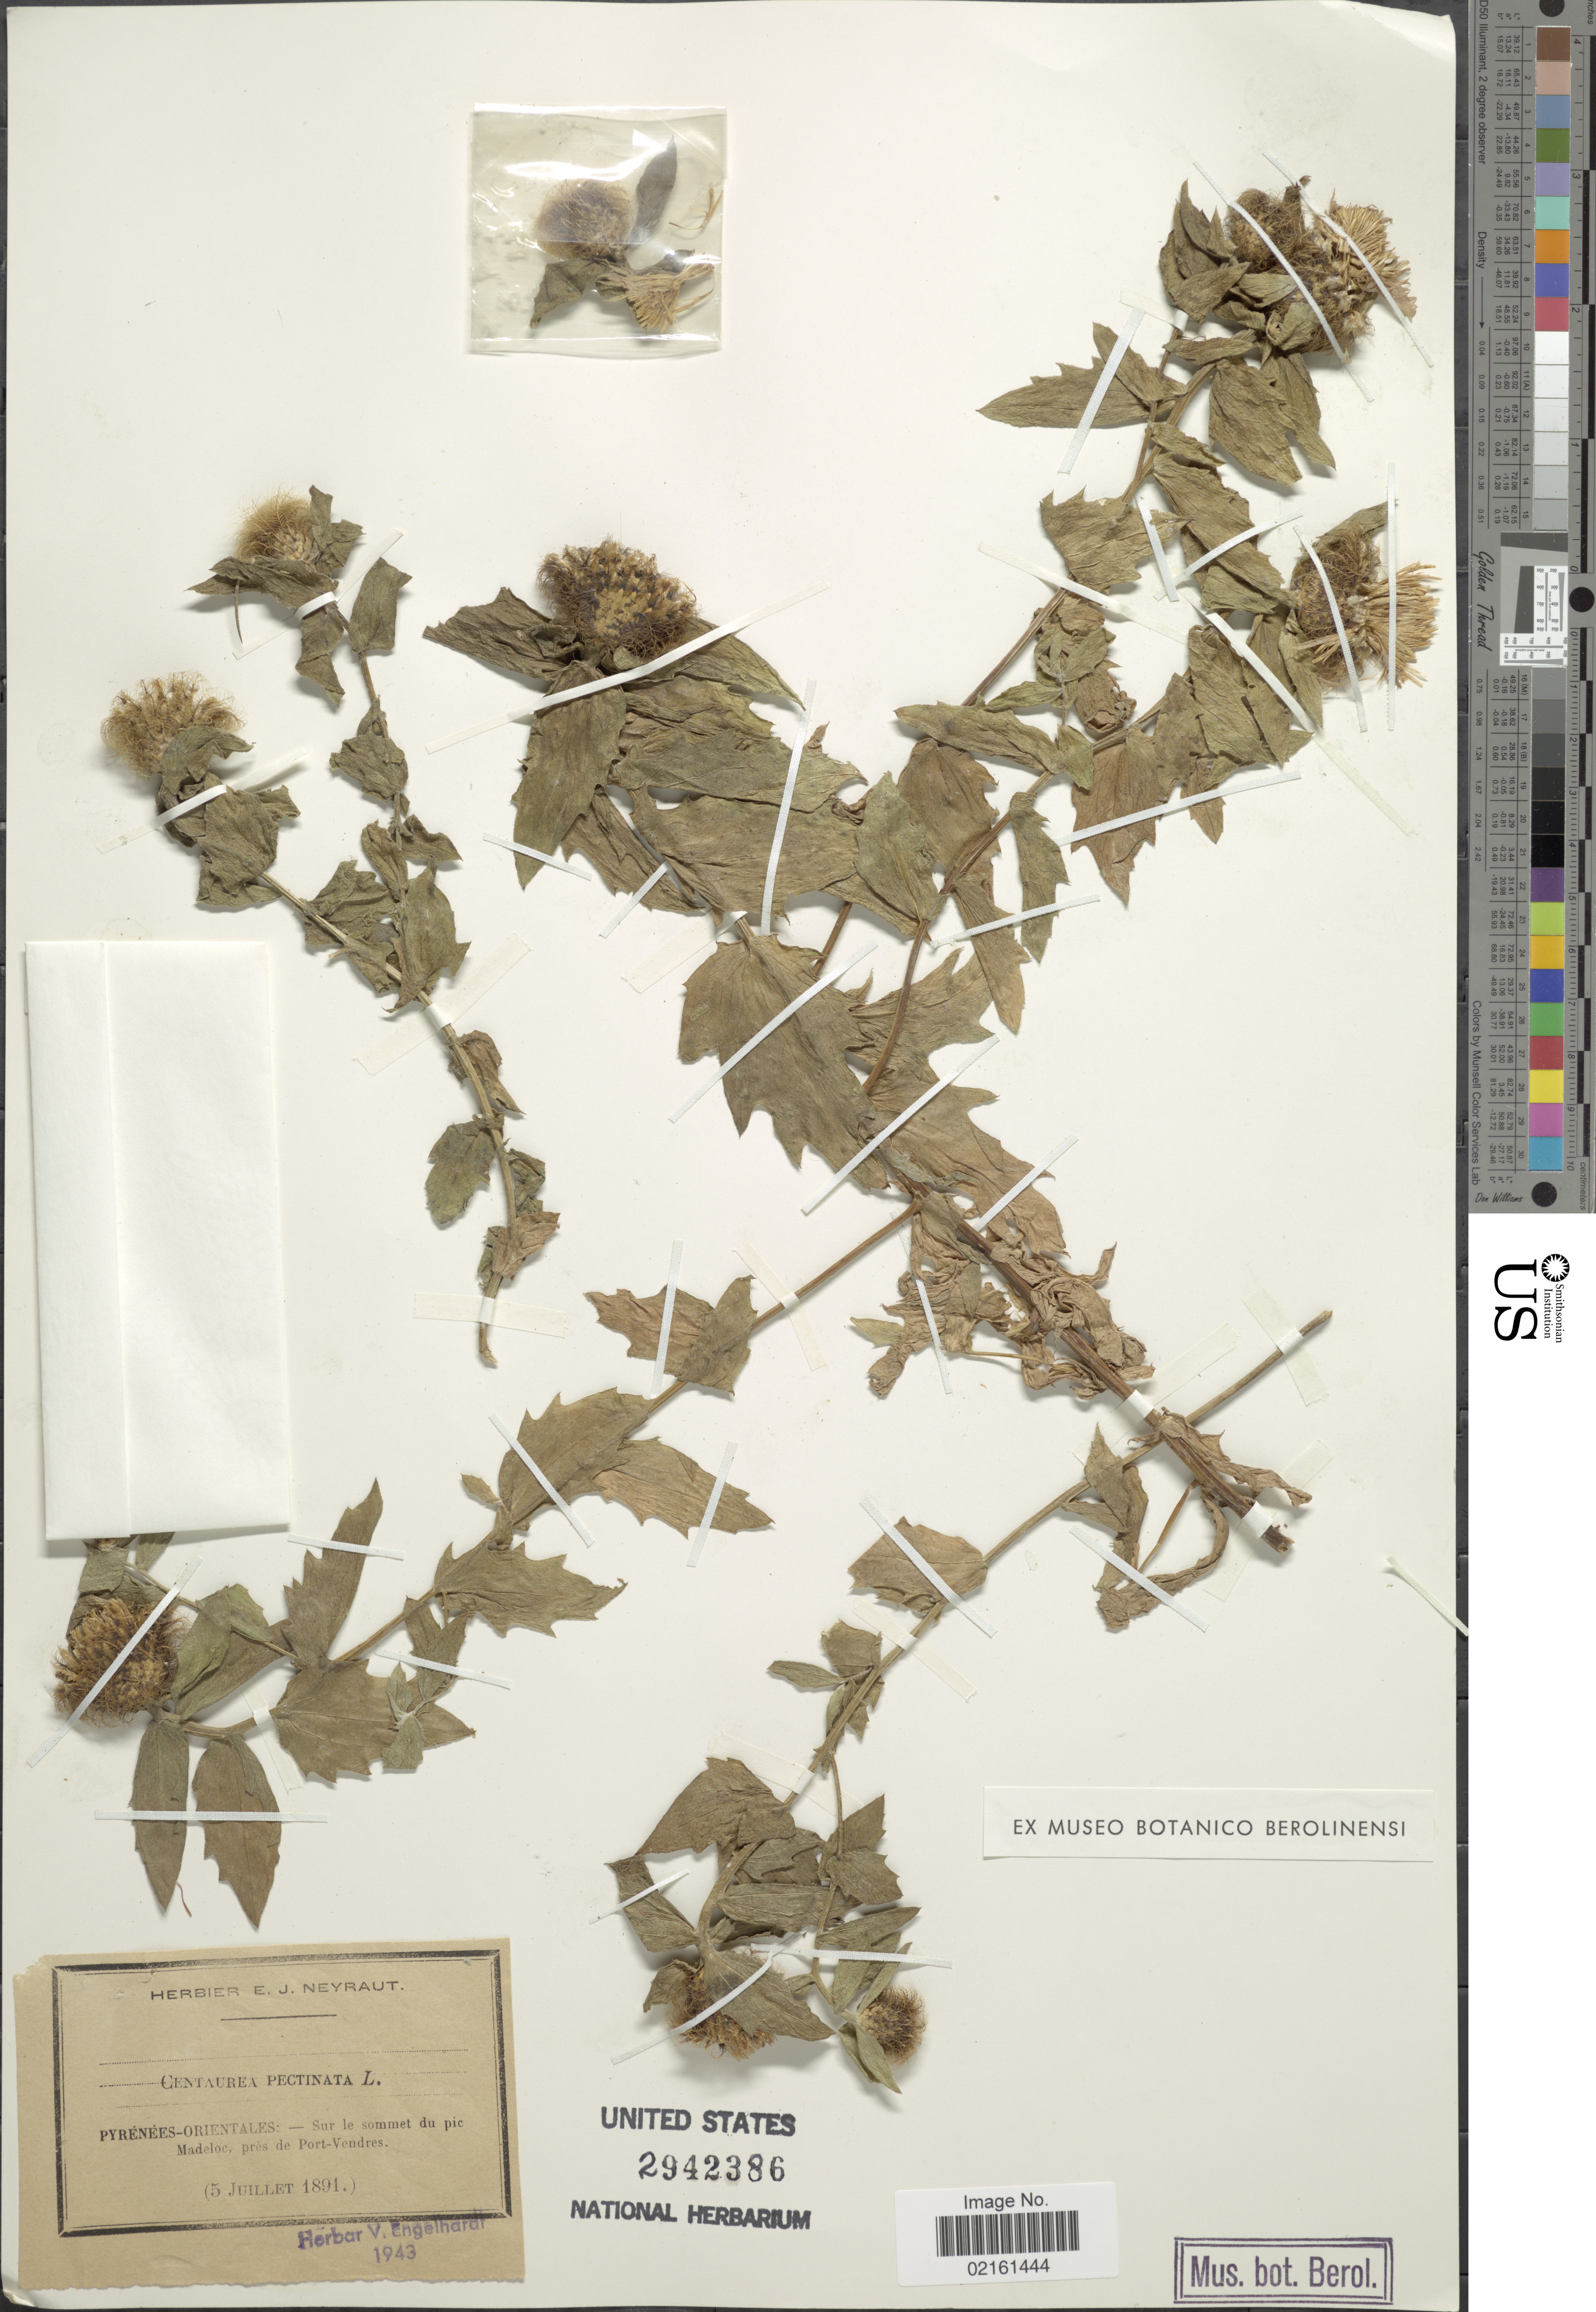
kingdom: Plantae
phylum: Tracheophyta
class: Magnoliopsida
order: Asterales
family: Asteraceae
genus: Centaurea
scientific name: Centaurea pectinata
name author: L.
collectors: ex herb. E. J. Neyraut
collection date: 1891-07-05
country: France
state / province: Occitanie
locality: Pyrenees Orientales, Madeloc, pres de Port-Vendres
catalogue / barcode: US 2942386